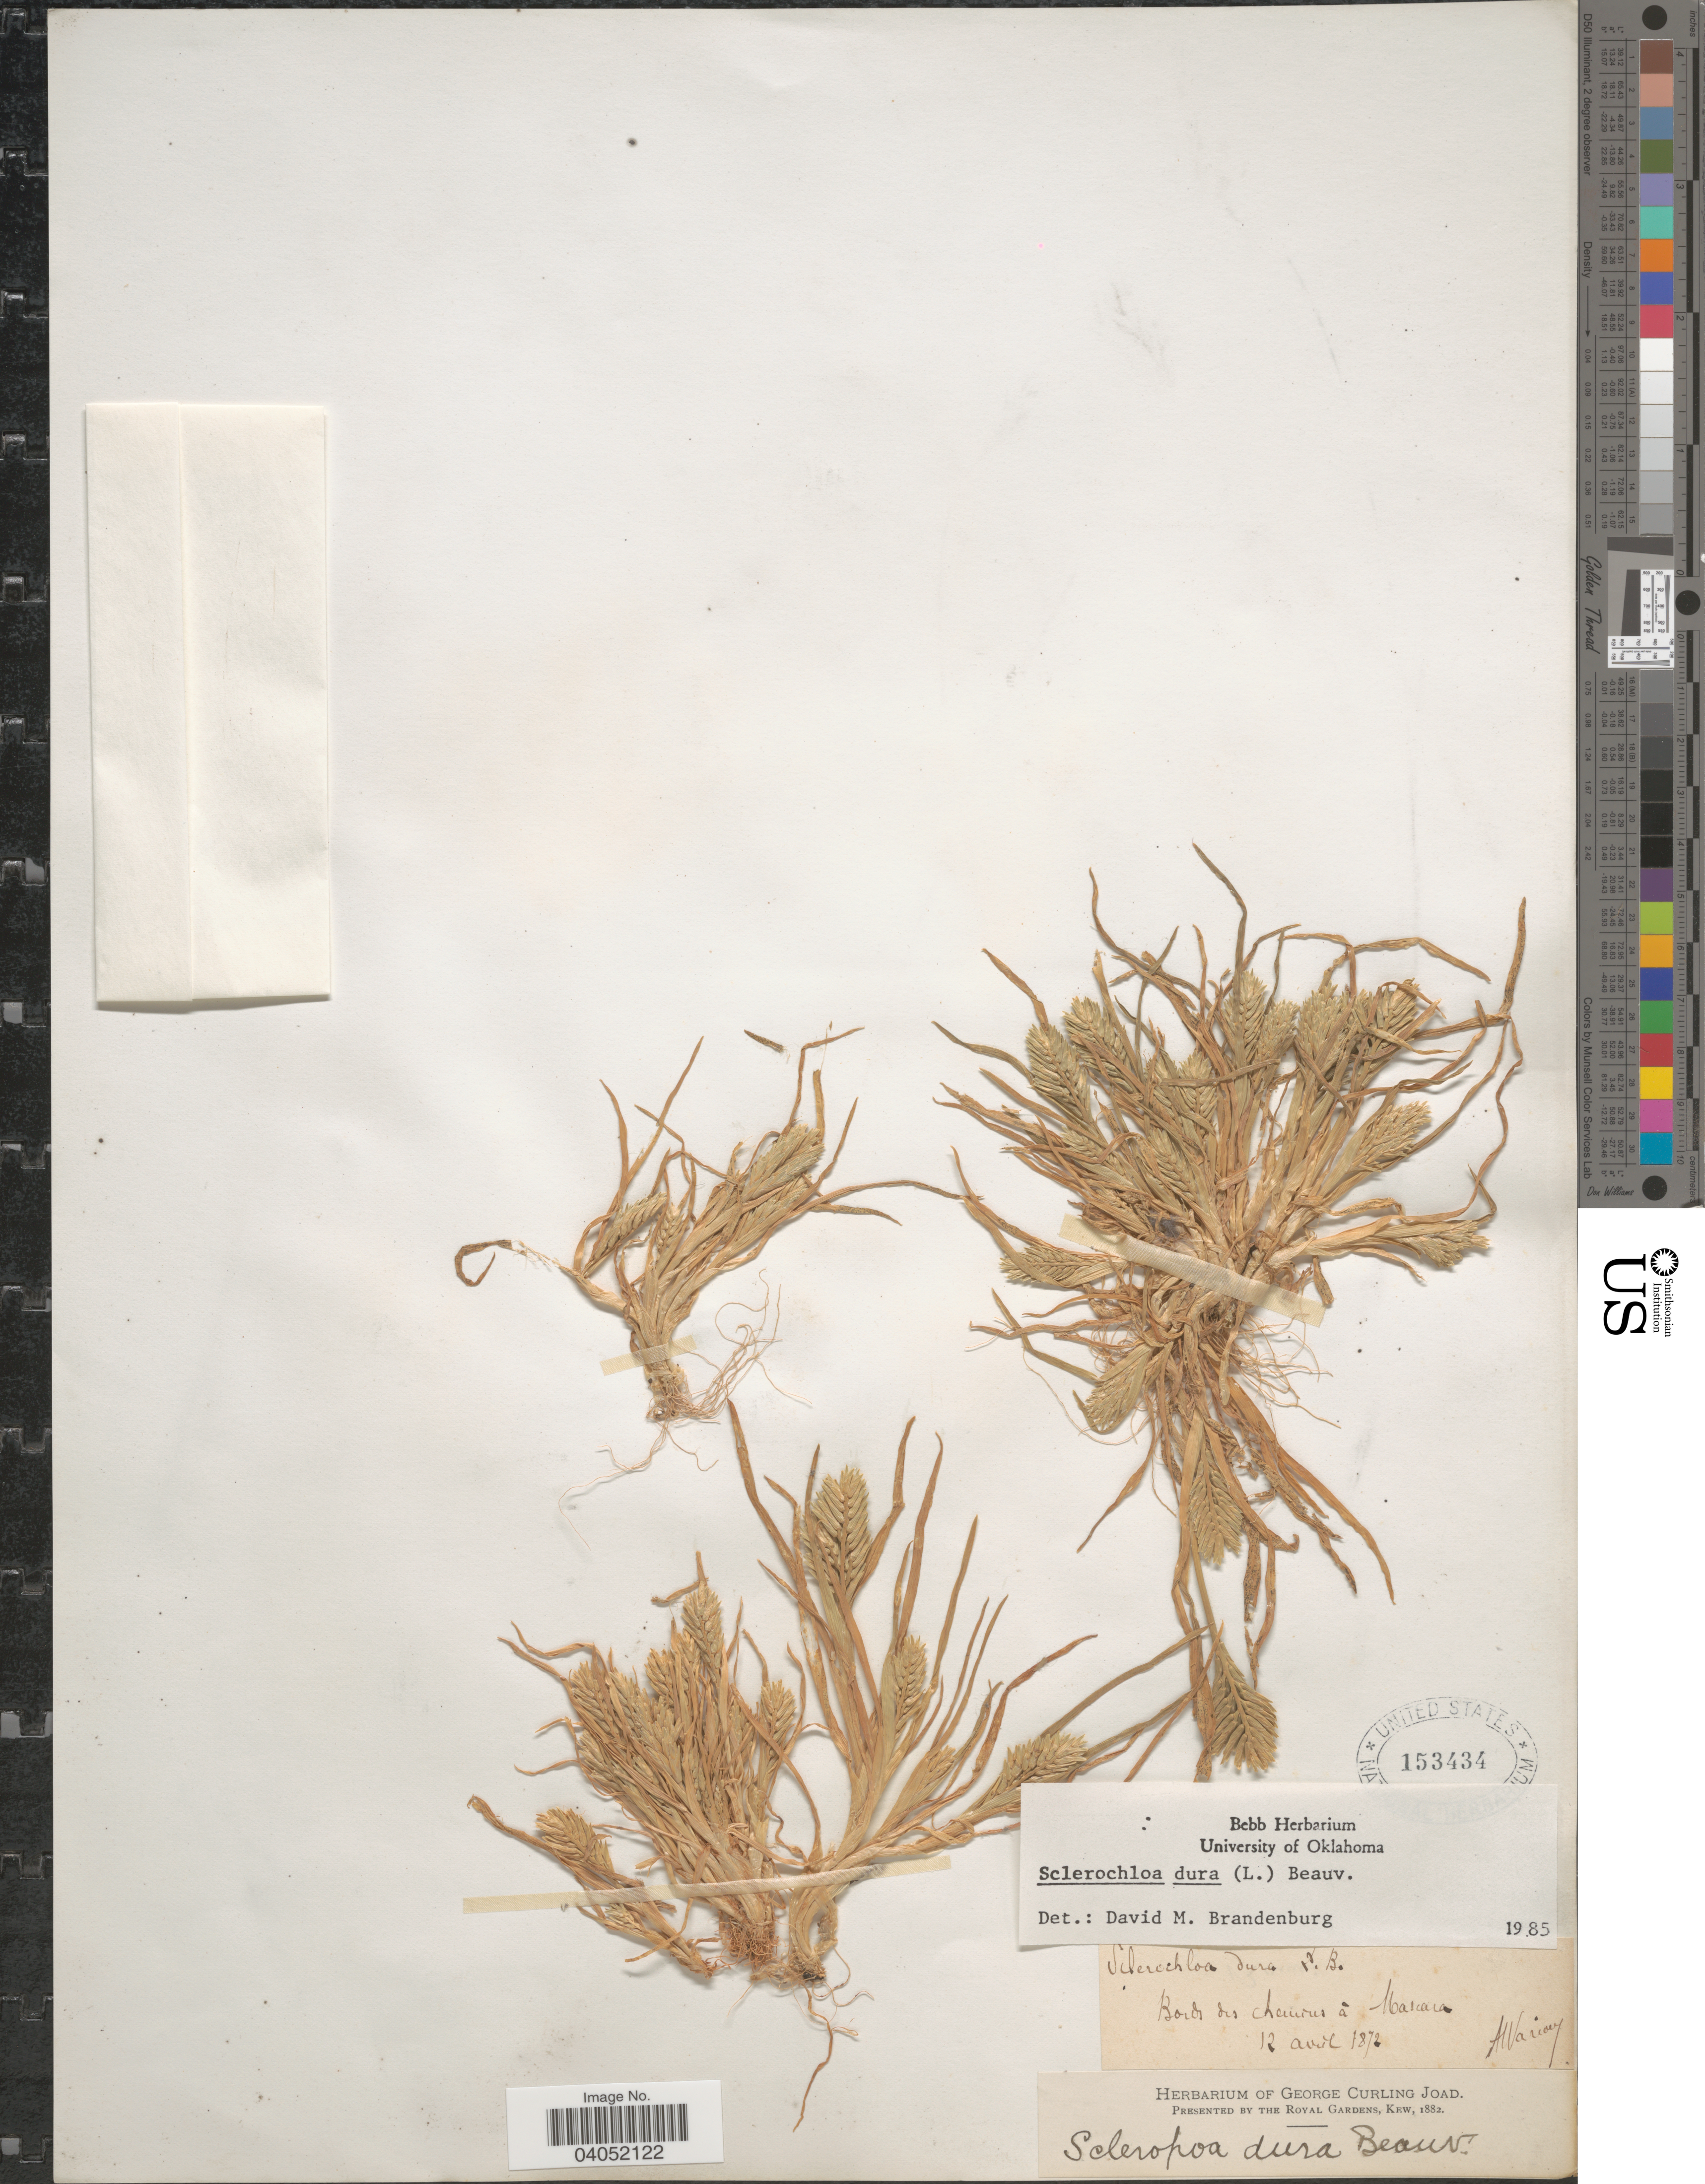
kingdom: Plantae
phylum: Tracheophyta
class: Liliopsida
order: Poales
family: Poaceae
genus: Sclerochloa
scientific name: Sclerochloa dura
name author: (L.) P. Beauv.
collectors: A. Warion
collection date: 1872-04-12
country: Algeria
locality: Bords des chemins á Mascara.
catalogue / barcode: US 153434